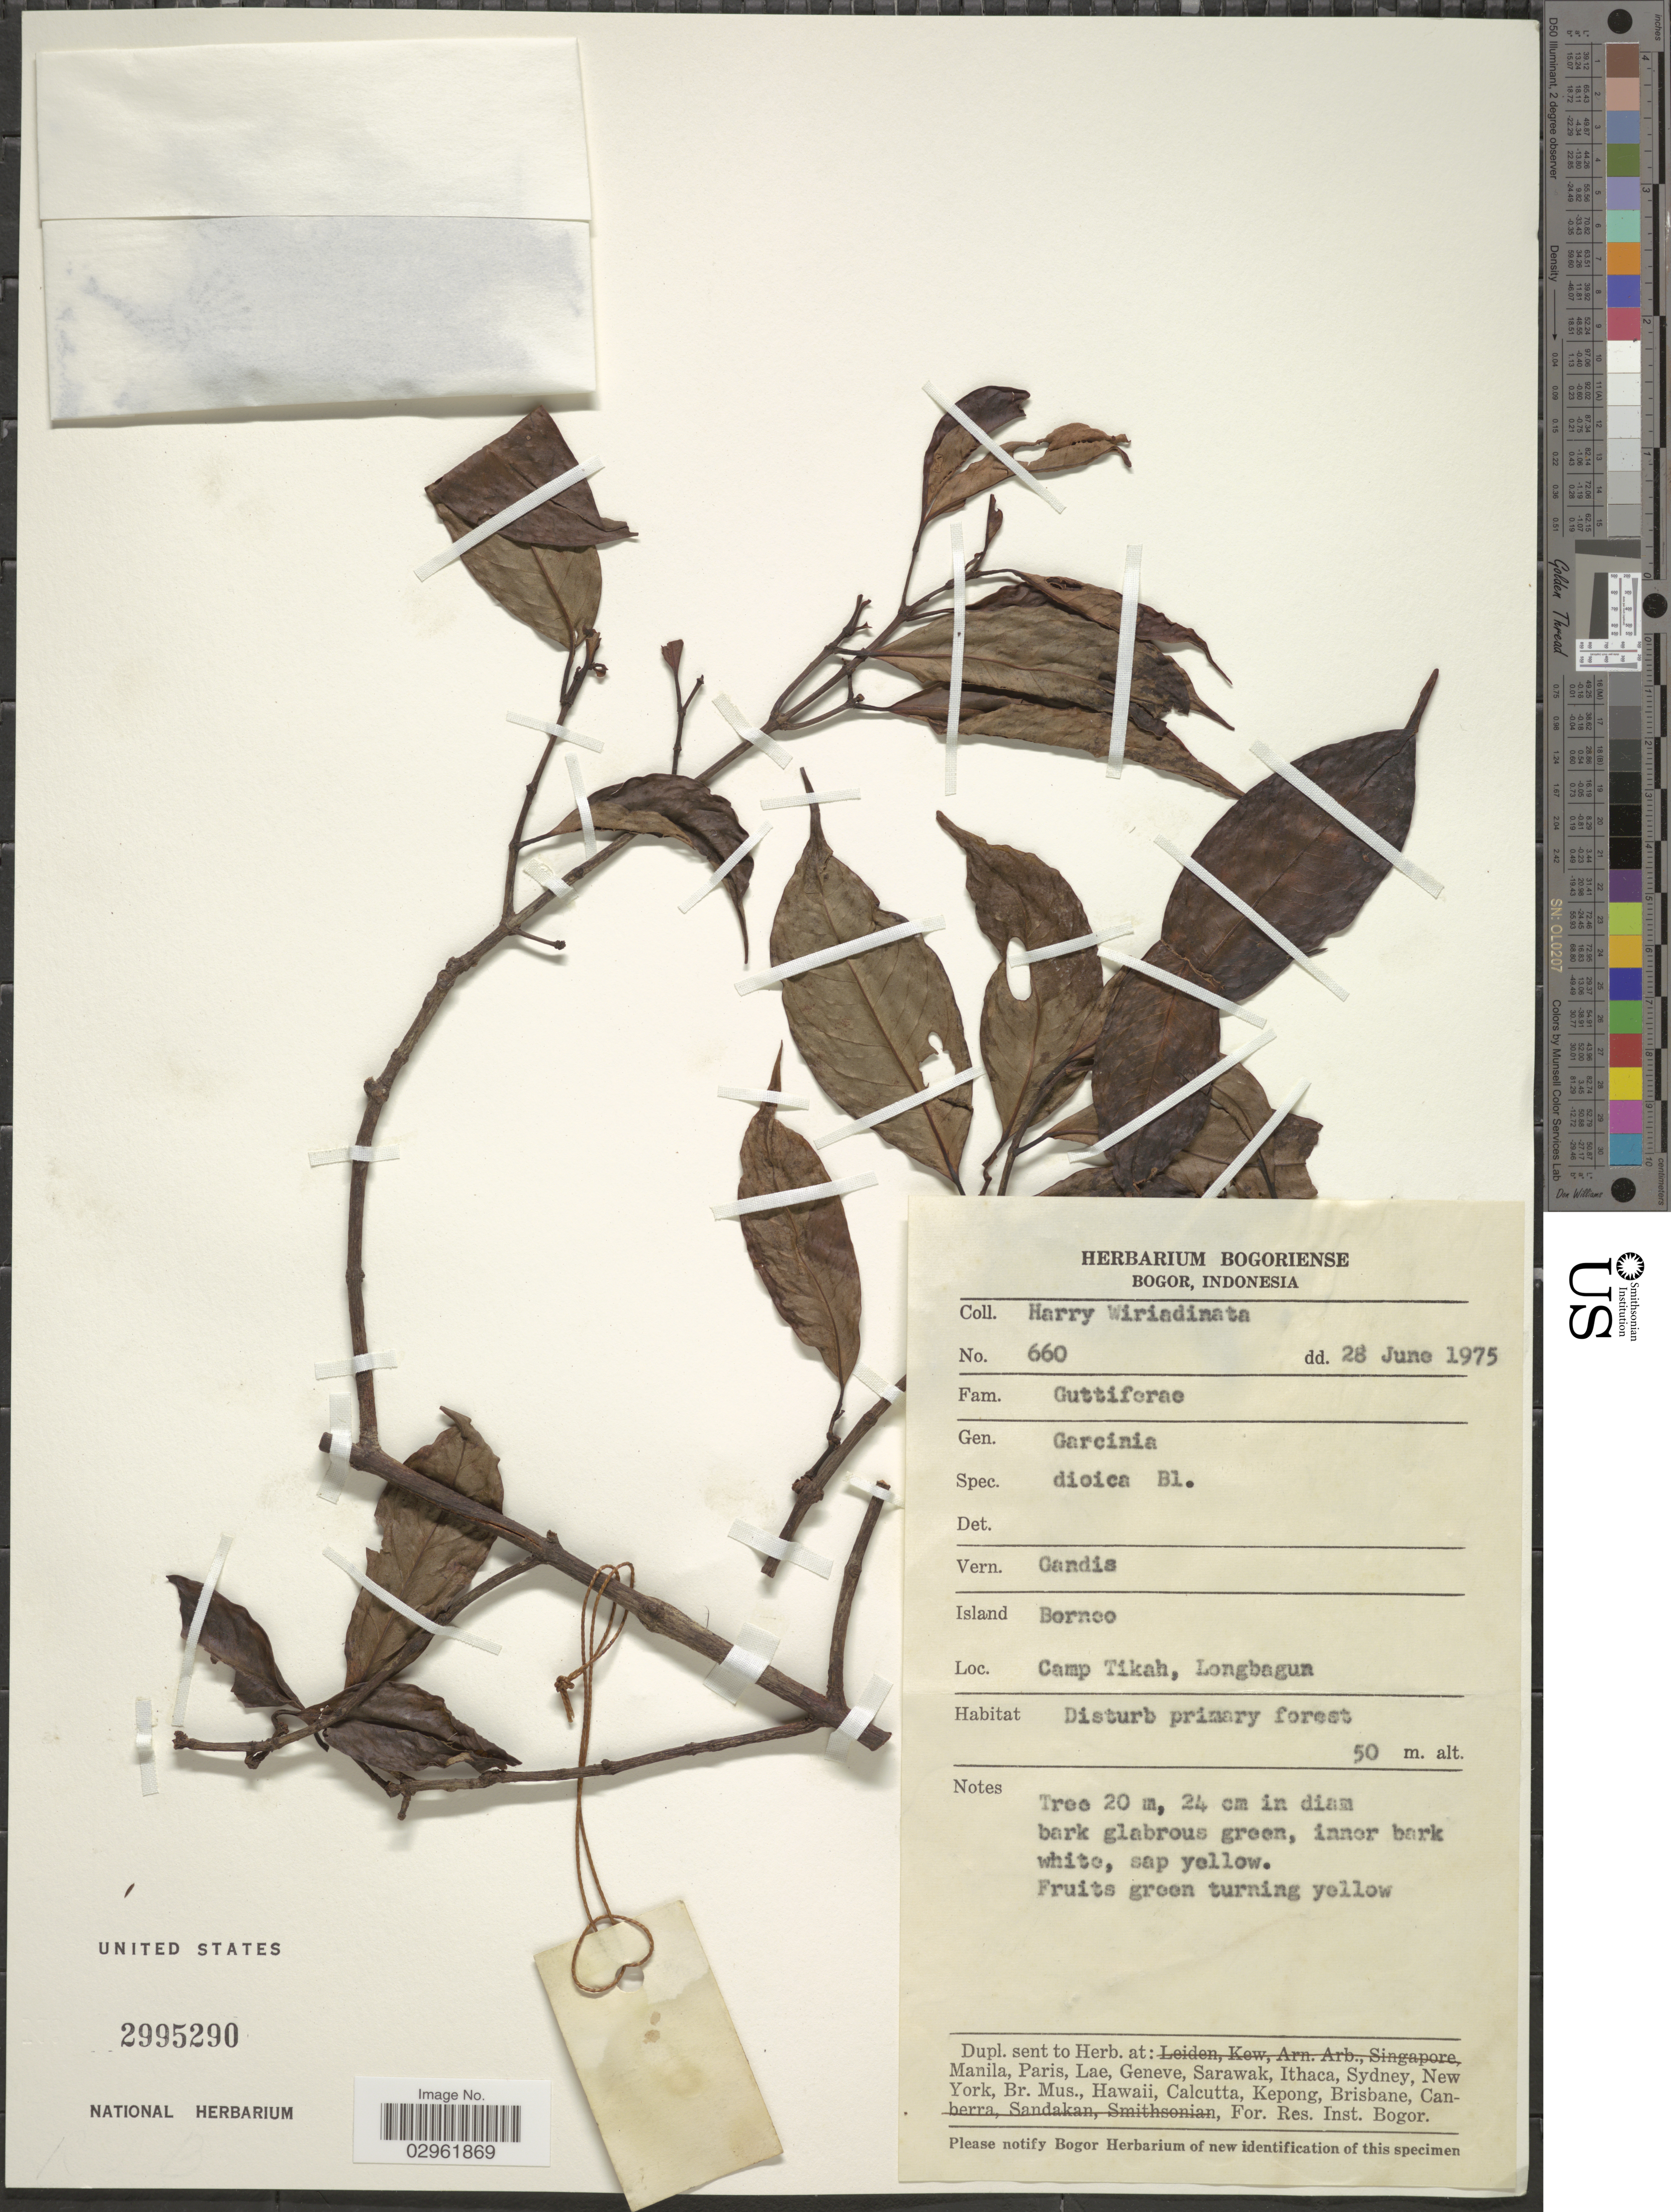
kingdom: Plantae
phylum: Tracheophyta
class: Magnoliopsida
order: Malpighiales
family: Clusiaceae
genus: Garcinia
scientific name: Garcinia sp.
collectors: H. Wiriadinata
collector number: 660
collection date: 1975-06-28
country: Indonesia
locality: Borneo, Camp Tikah, Longbagun.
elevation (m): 50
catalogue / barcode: US 2995290